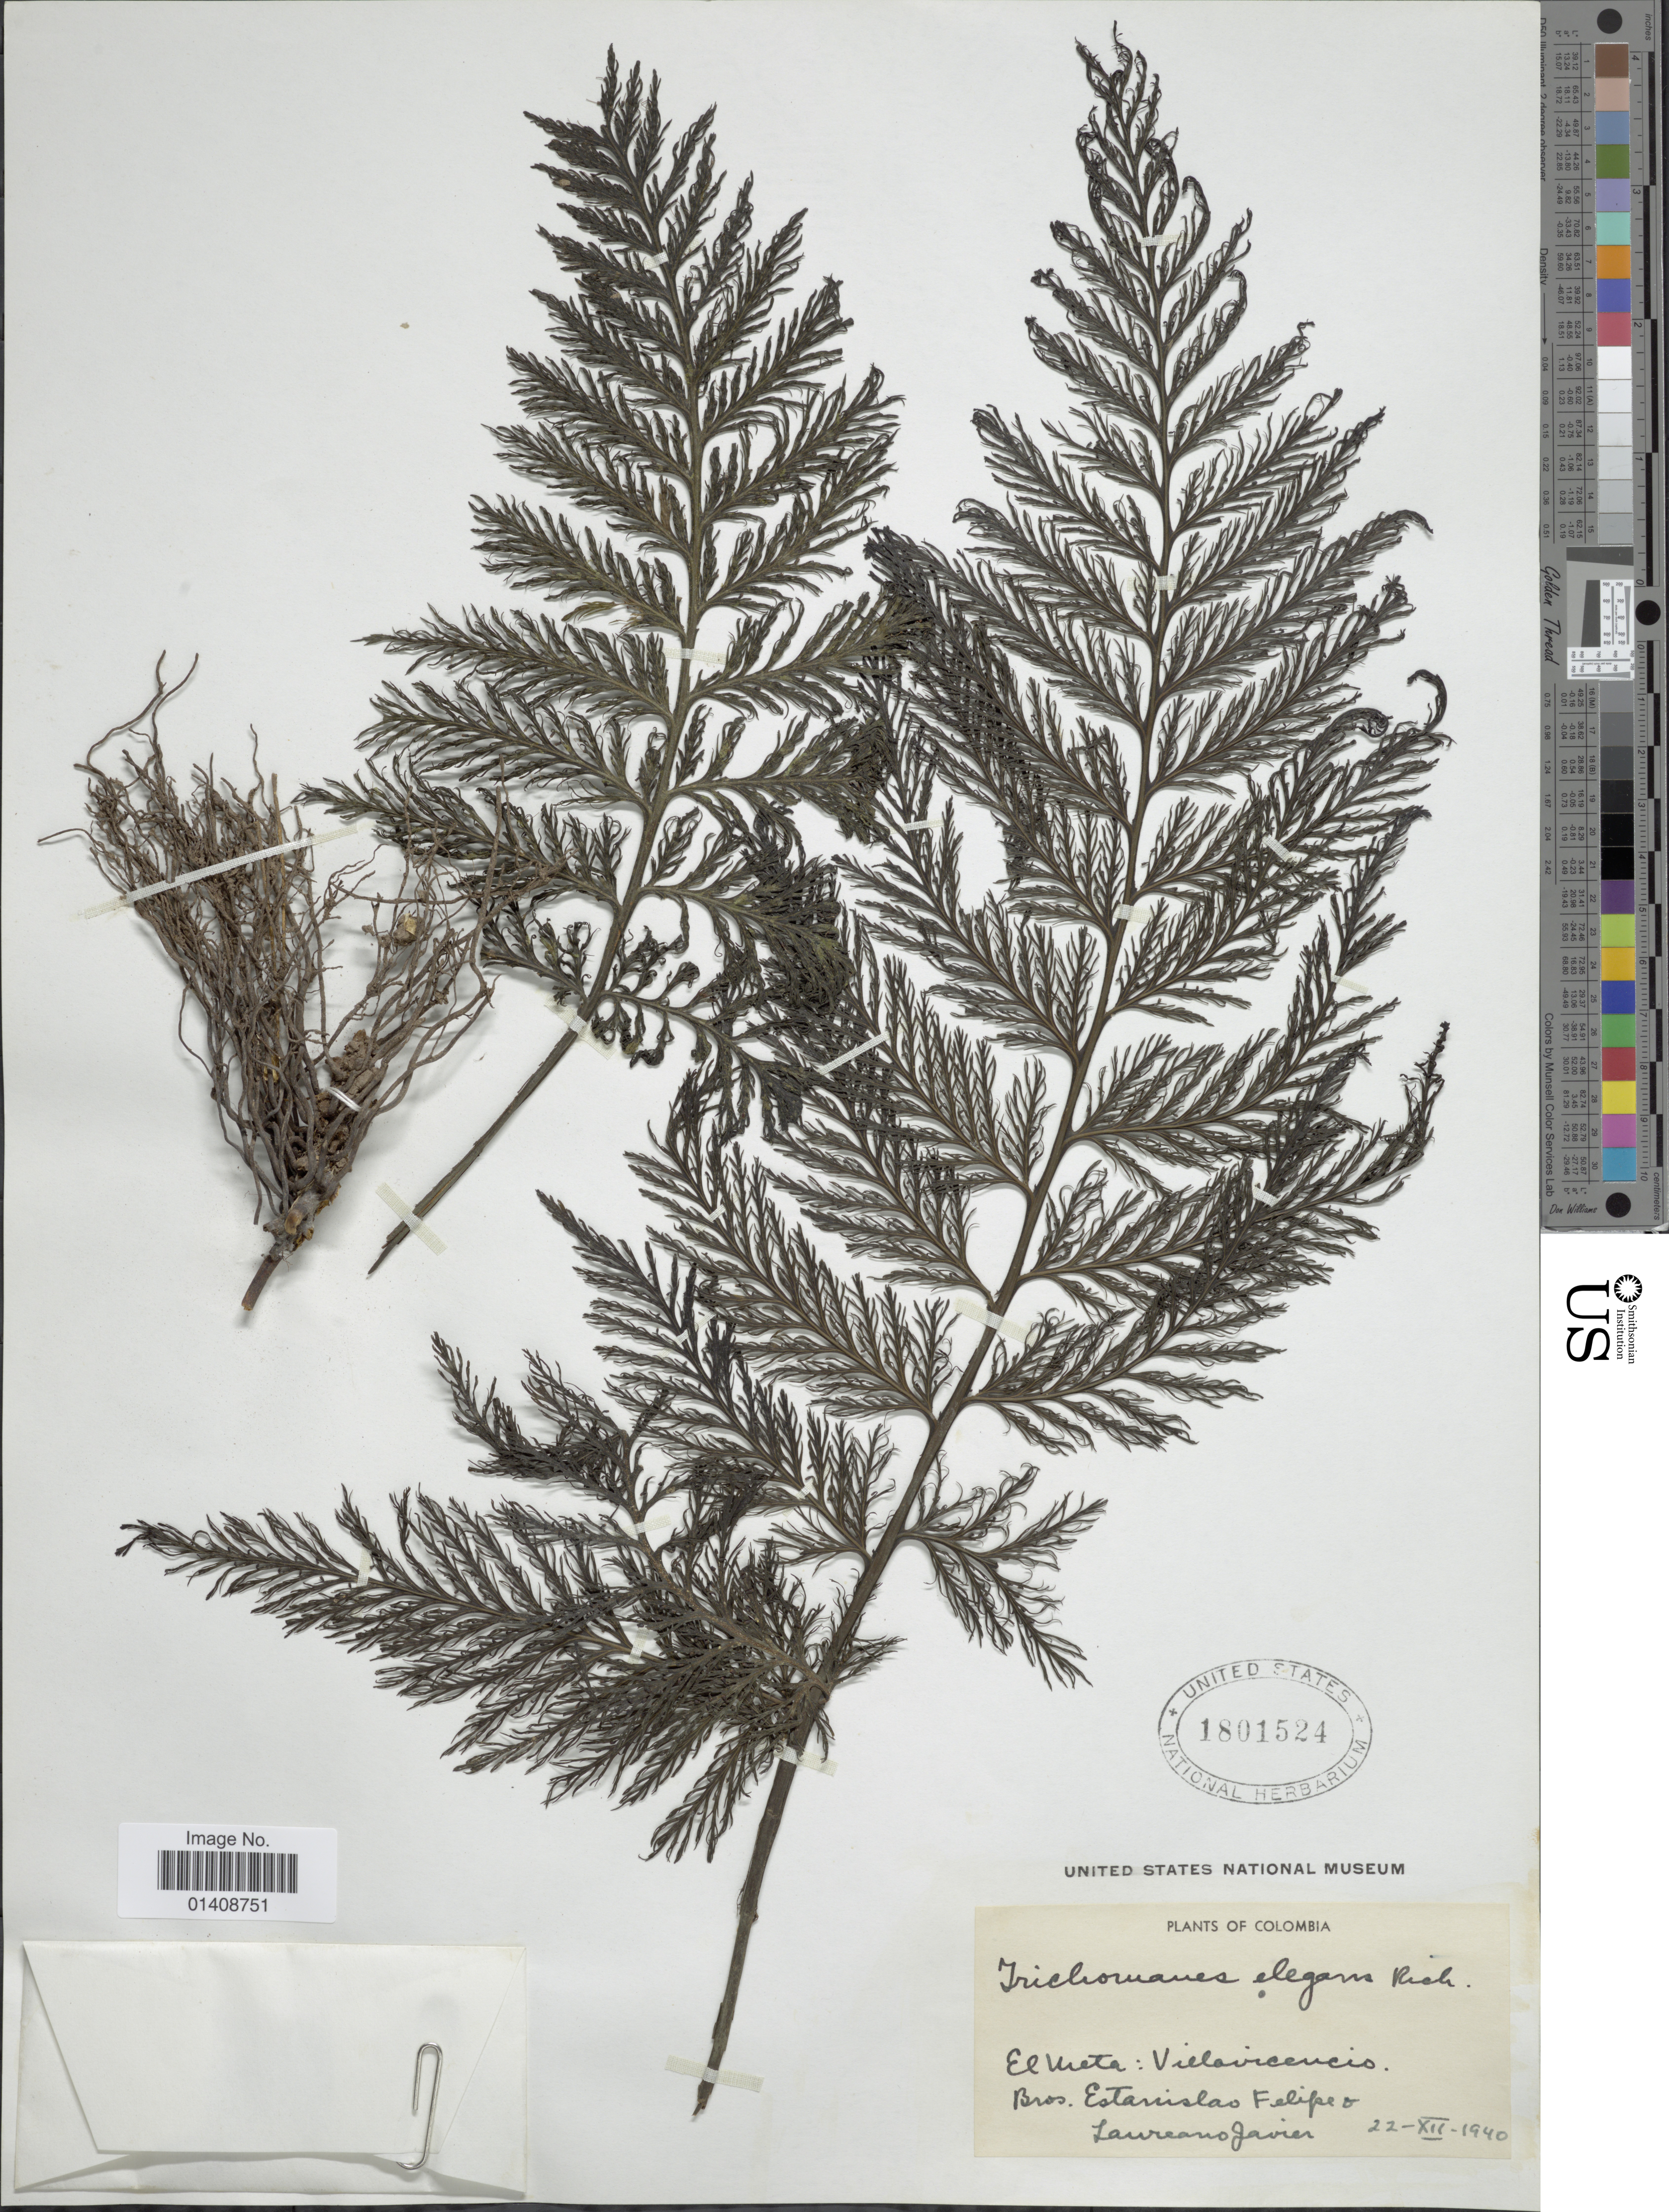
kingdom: Plantae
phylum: Tracheophyta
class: Polypodiopsida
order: Hymenophyllales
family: Hymenophyllaceae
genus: Trichomanes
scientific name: Trichomanes elegans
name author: Rich.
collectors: Bro. E. Felipe & L. Javier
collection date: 1940-12-22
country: Colombia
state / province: Meta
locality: El Meta: Vielavicencis.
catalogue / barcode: US 1801524